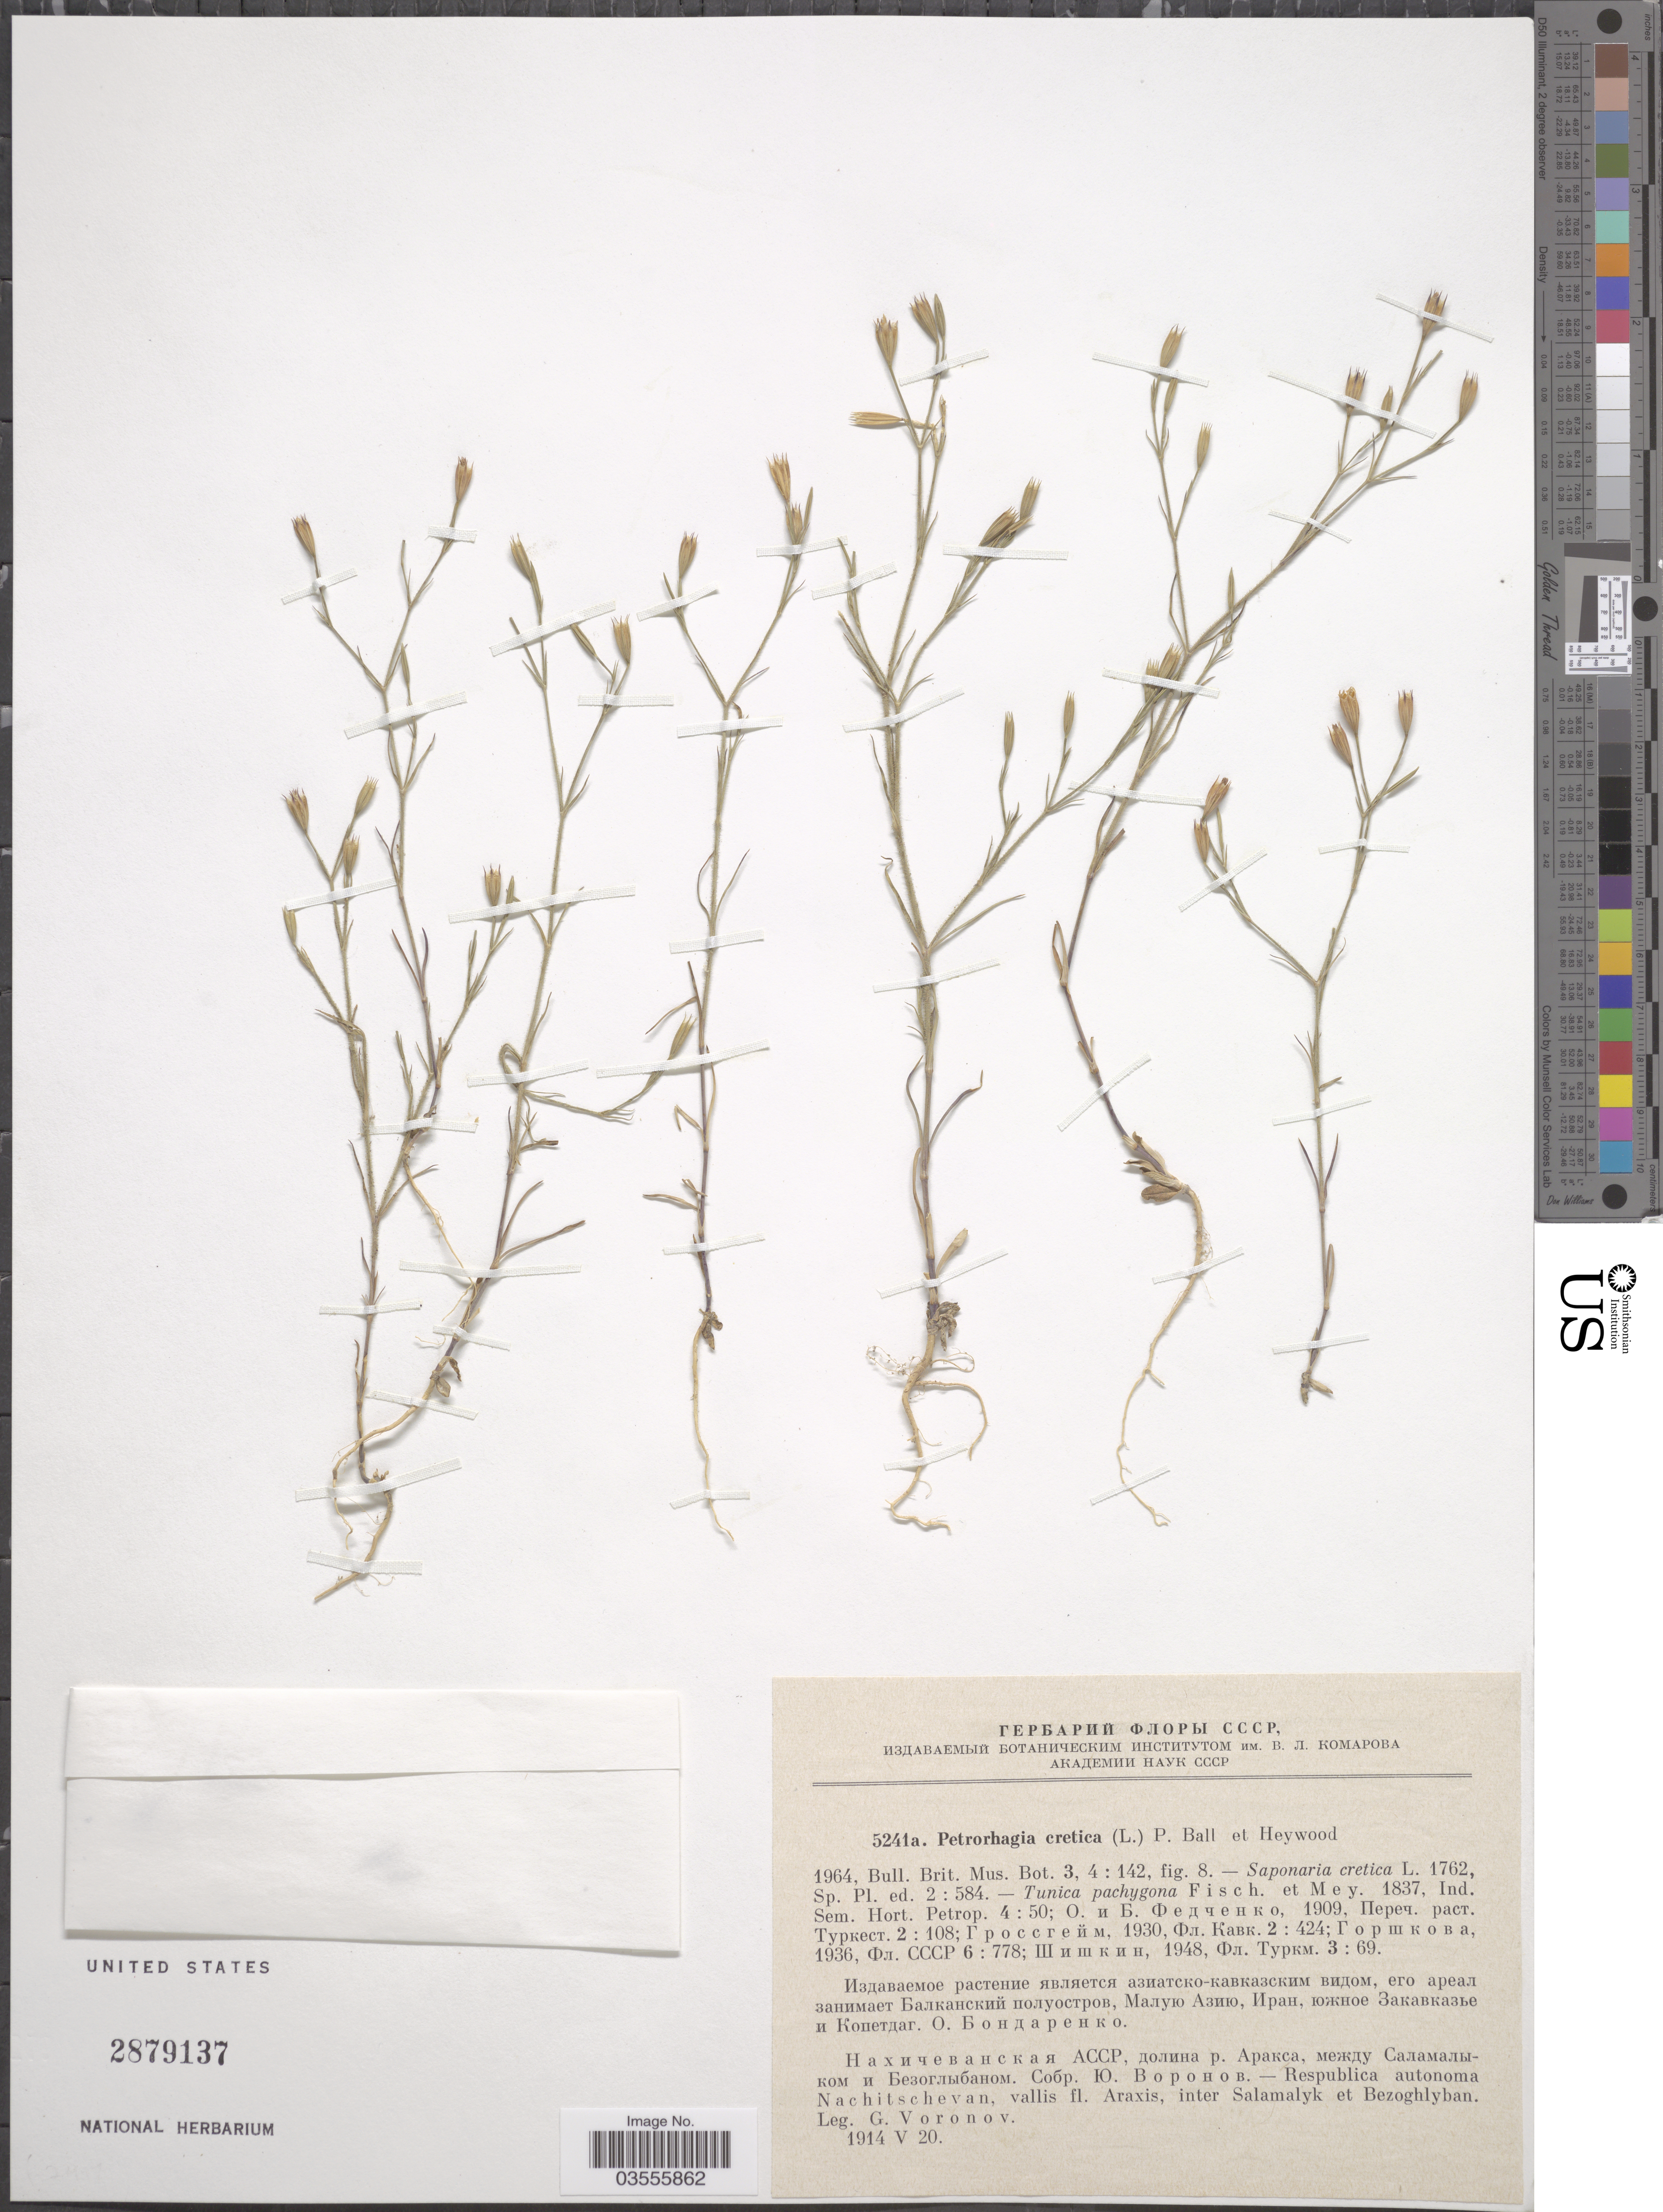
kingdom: Plantae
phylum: Tracheophyta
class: Magnoliopsida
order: Caryophyllales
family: Caryophyllaceae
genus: Dianthus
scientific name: Dianthus pachygonus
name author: Fassou et al.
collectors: G. Voronov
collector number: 5241a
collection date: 1914-05-20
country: Azerbaijan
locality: Respublica autonoma Nachitschevan, vallis fl. Araxis, inter Salamalyk et Bezoghlyban.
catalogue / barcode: US 2879137